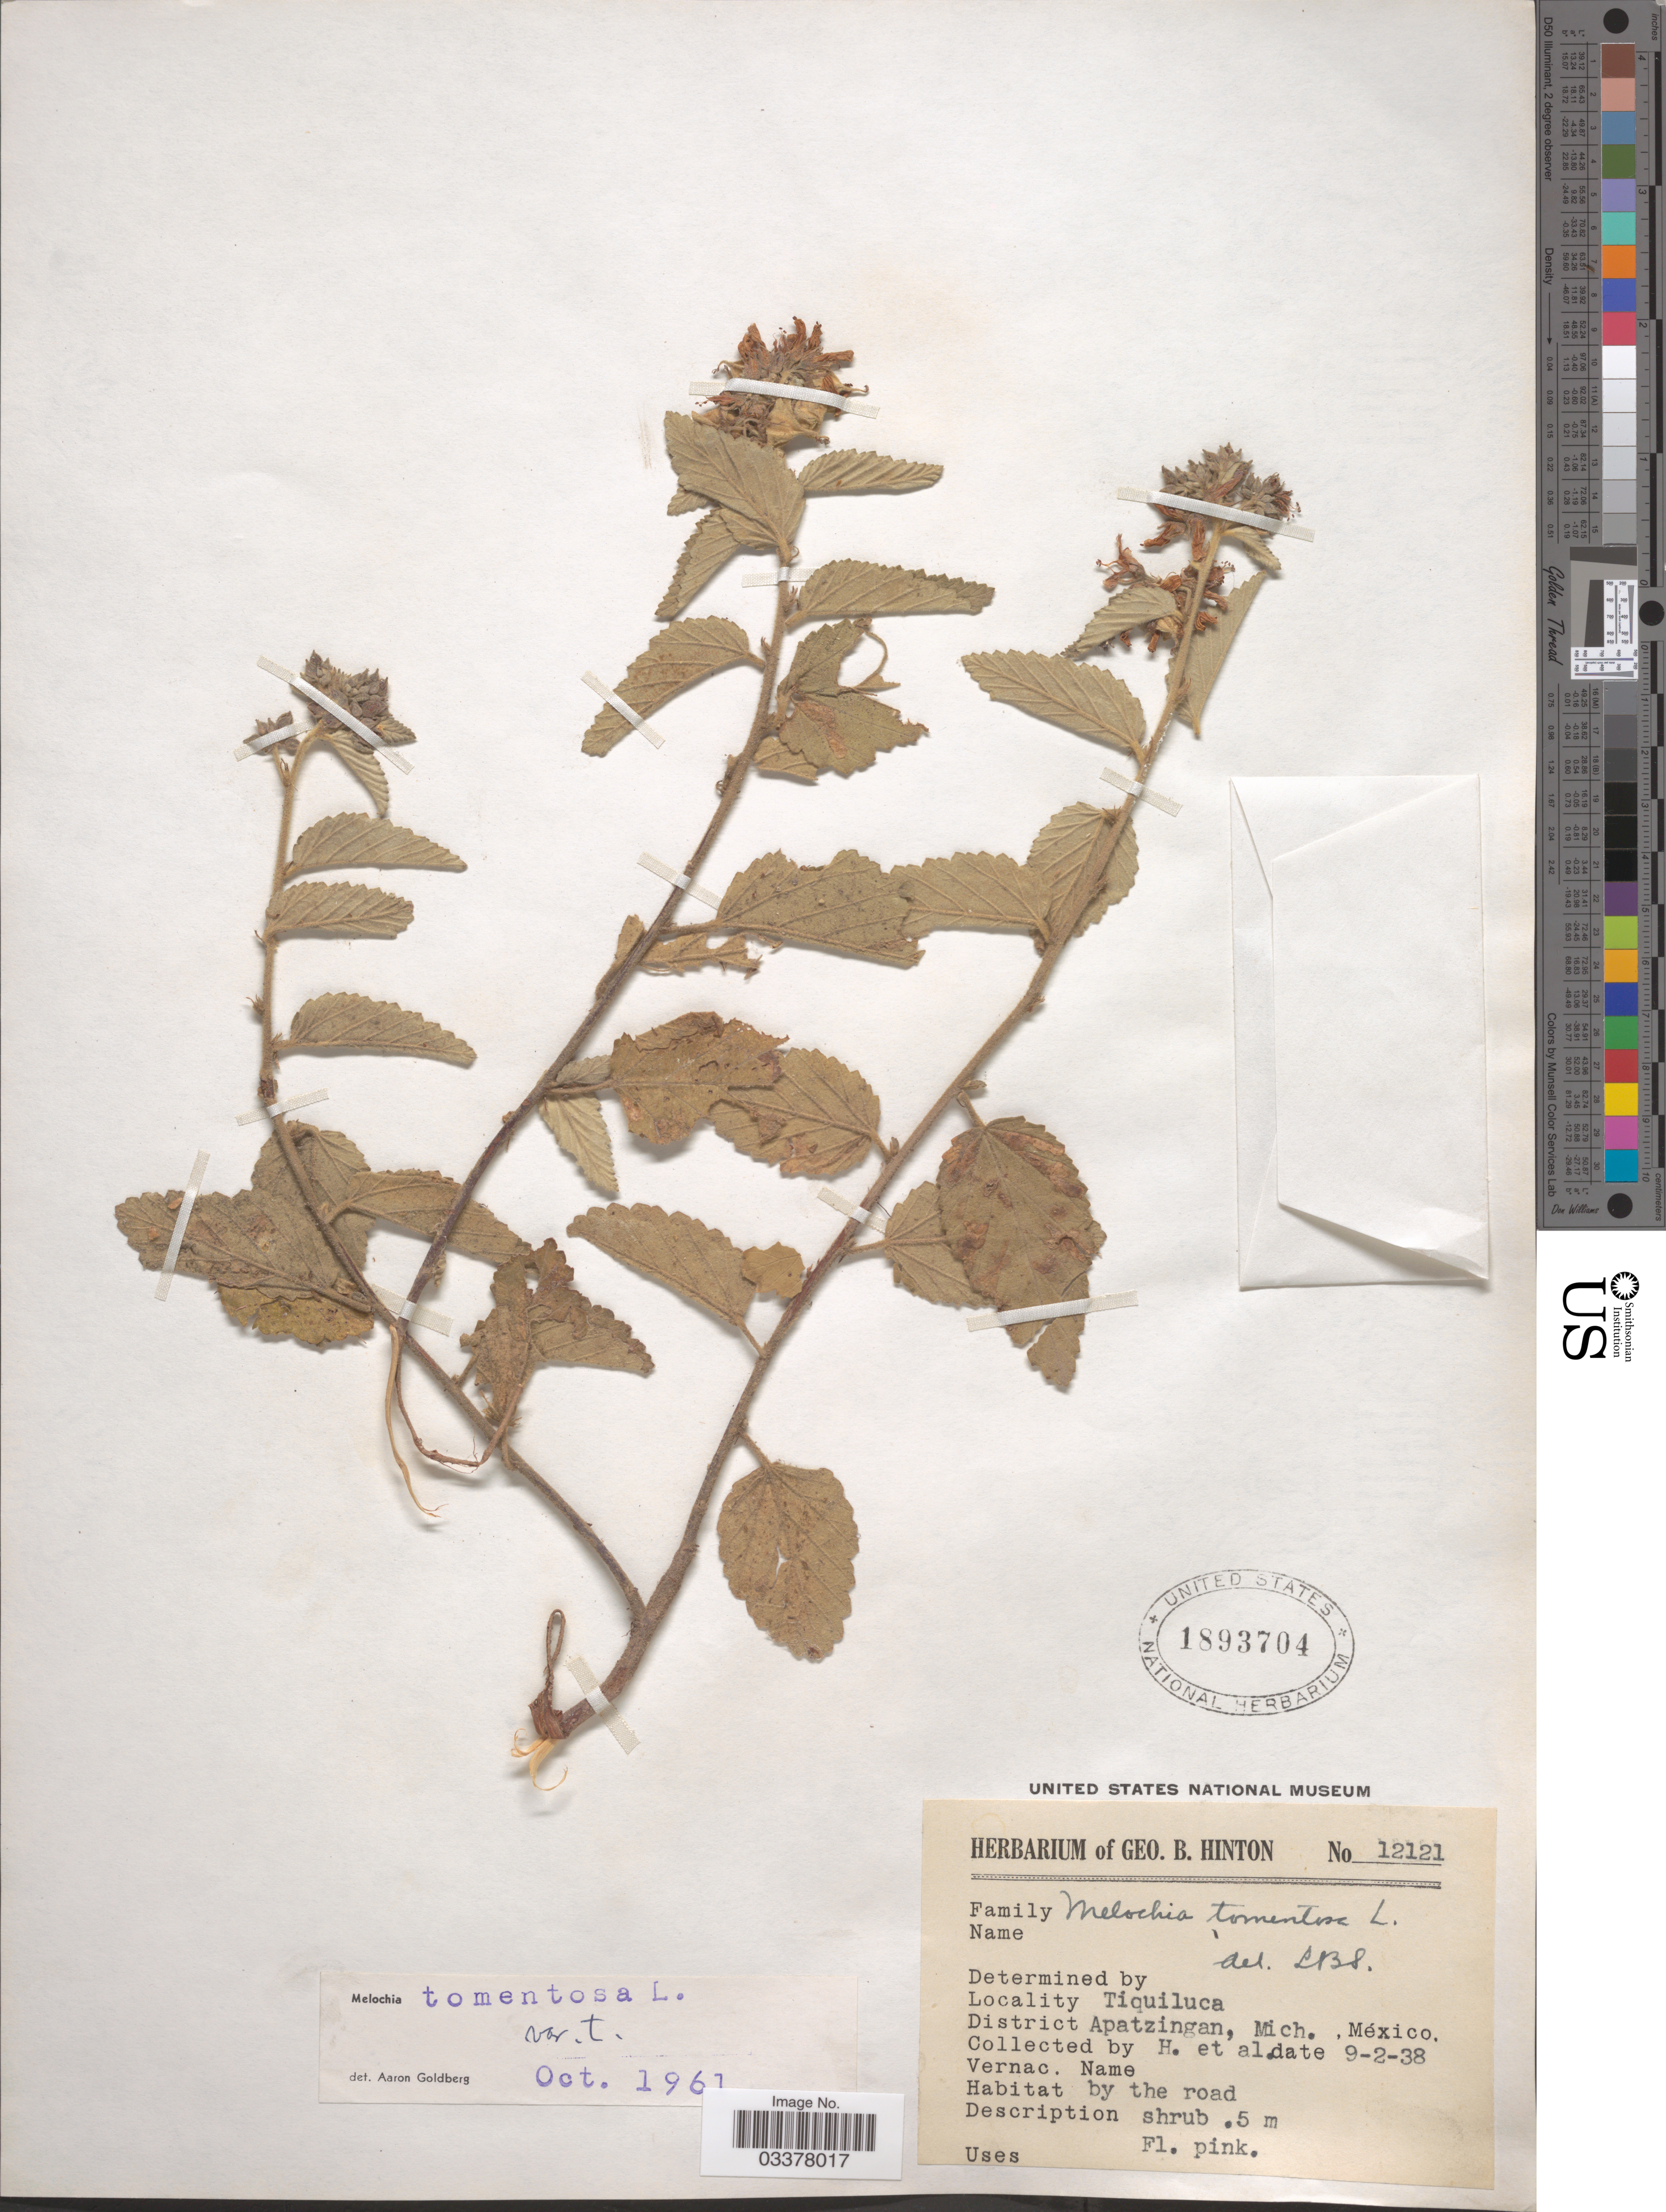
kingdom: Plantae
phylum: Tracheophyta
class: Magnoliopsida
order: Malvales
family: Malvaceae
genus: Melochia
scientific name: Melochia tomentosa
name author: L.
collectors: G. B. Hinton & et al.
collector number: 12121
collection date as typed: Transcribed d/m/y: 9/2/38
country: Mexico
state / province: Michoacán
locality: Tiquiluca. District Apatzingan.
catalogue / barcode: US 1893704